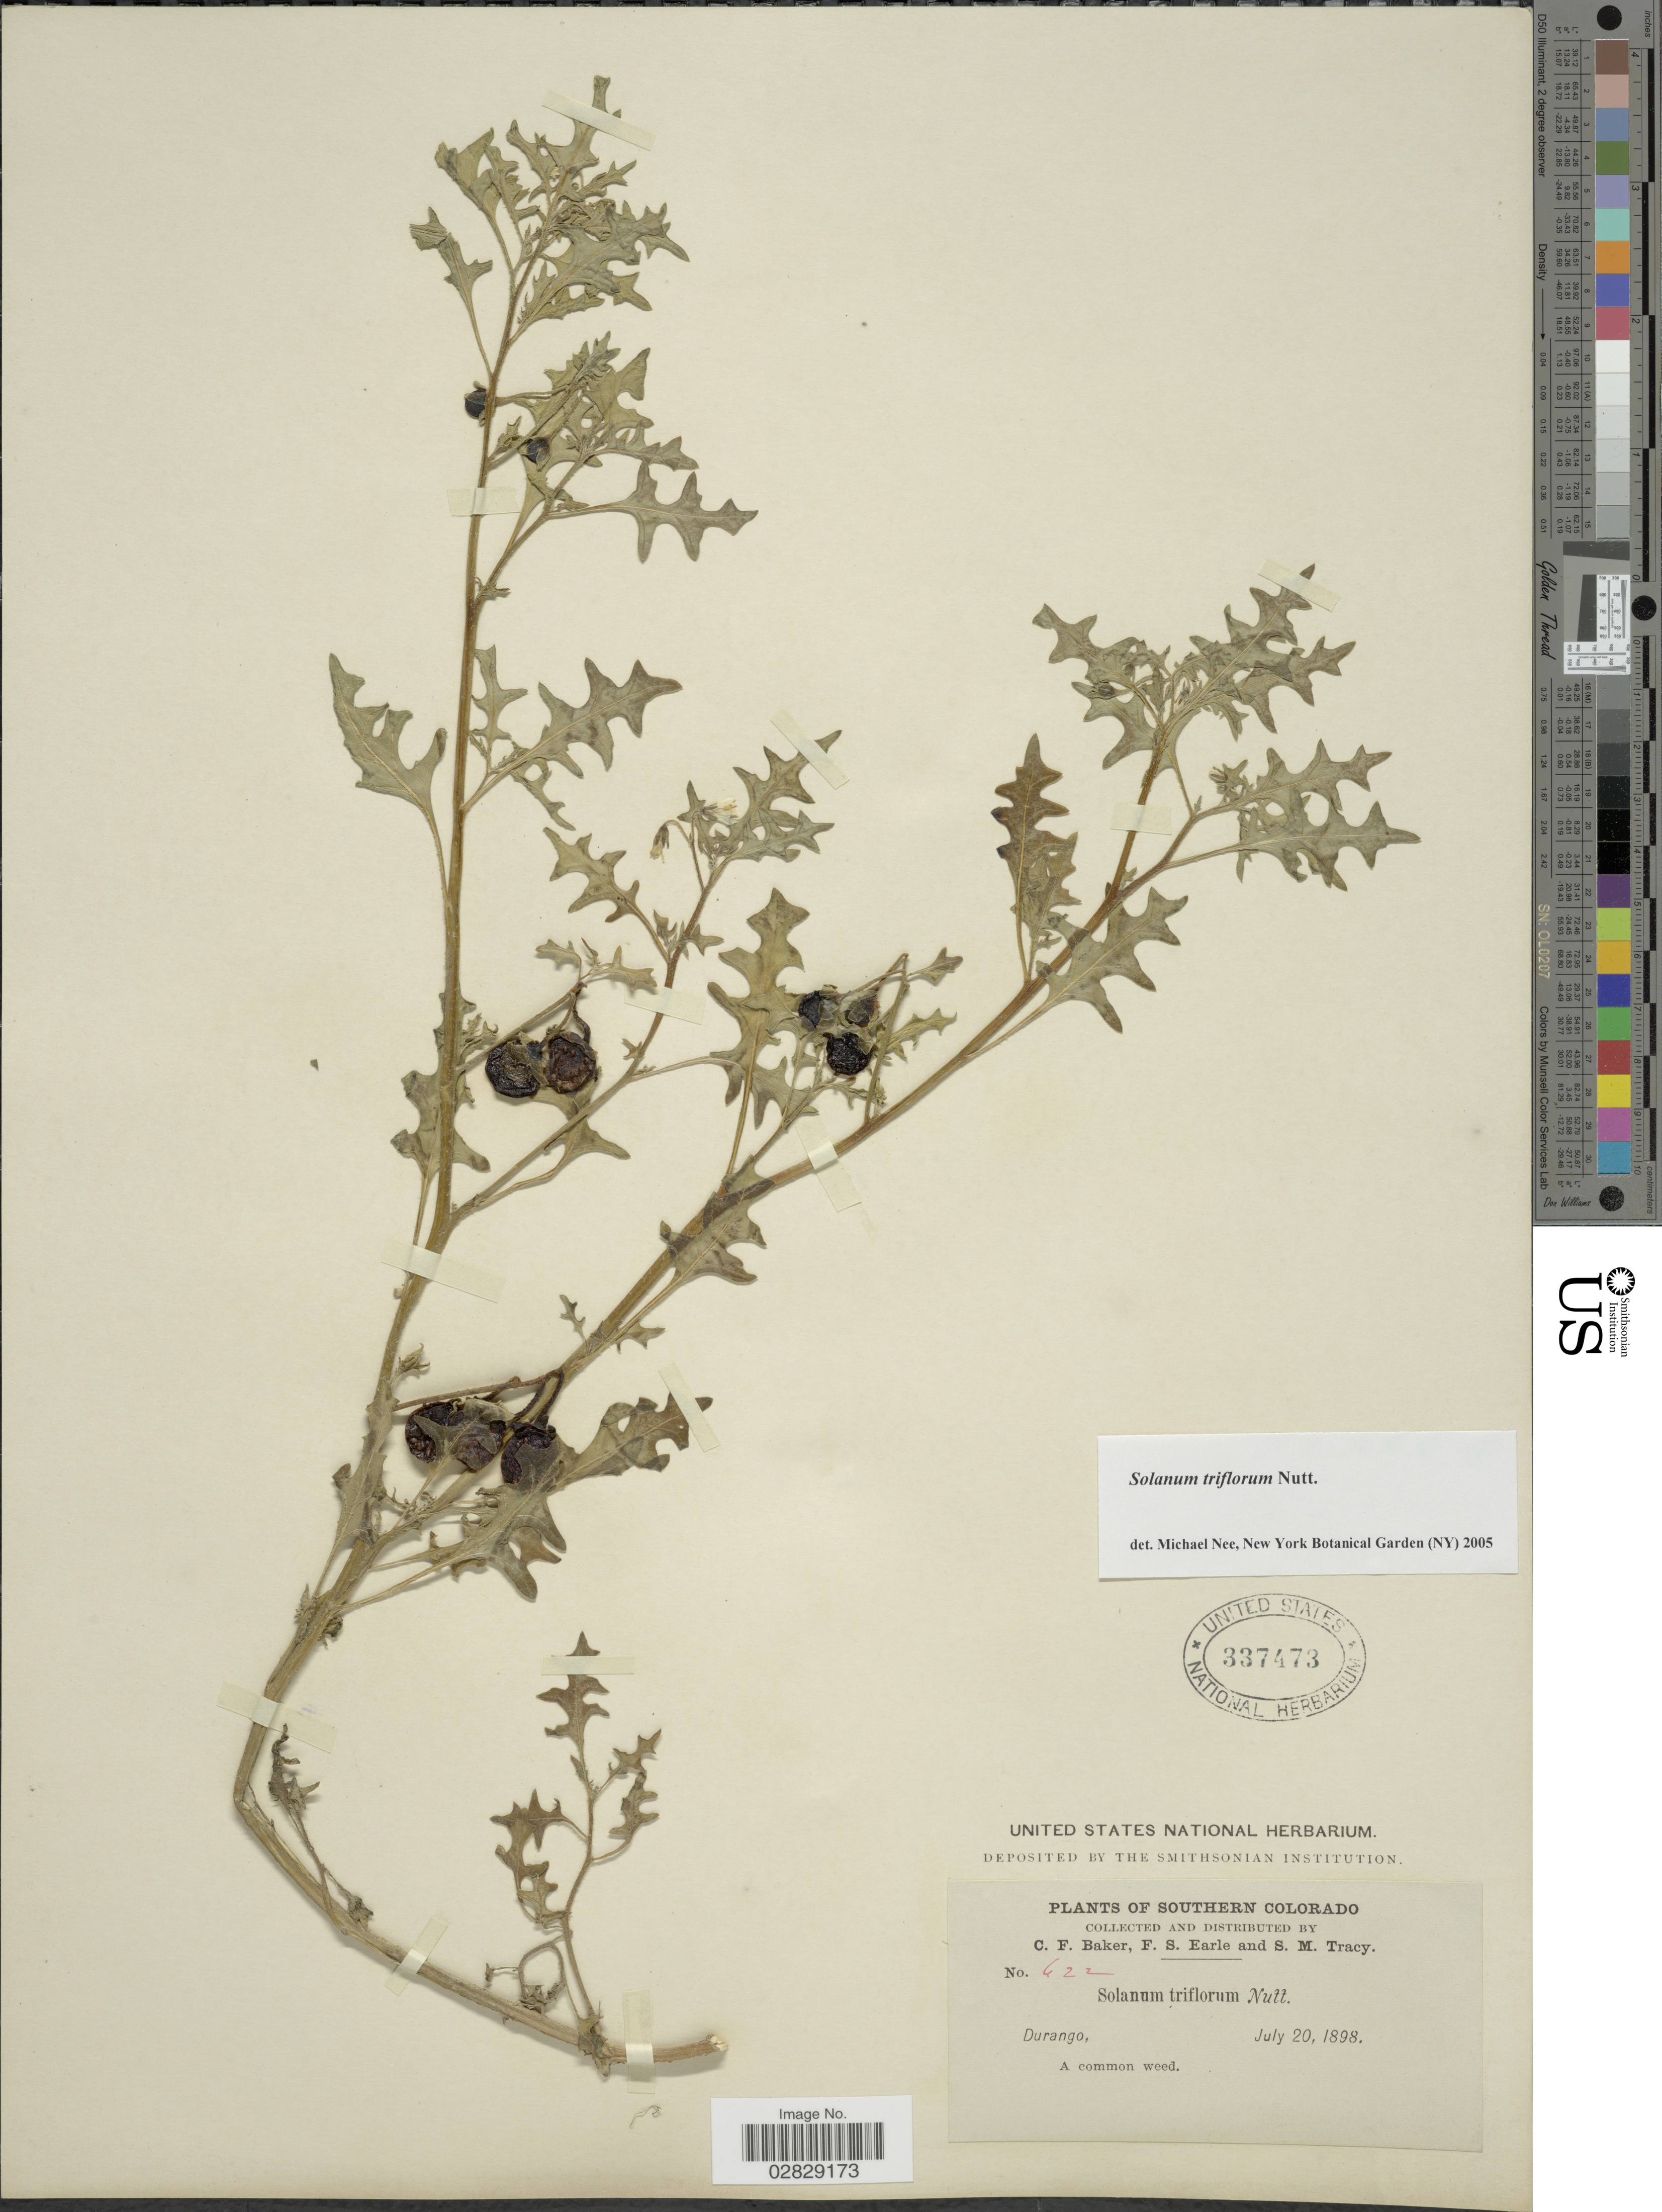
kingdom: Plantae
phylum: Tracheophyta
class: Magnoliopsida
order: Solanales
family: Solanaceae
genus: Solanum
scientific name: Solanum triflorum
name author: Nutt.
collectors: C. F. Baker, F. S. Earle & S. M. Tracy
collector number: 622*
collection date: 1898-07-20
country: United States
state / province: Colorado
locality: Southern Colorado. Durango.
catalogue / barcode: US 337473